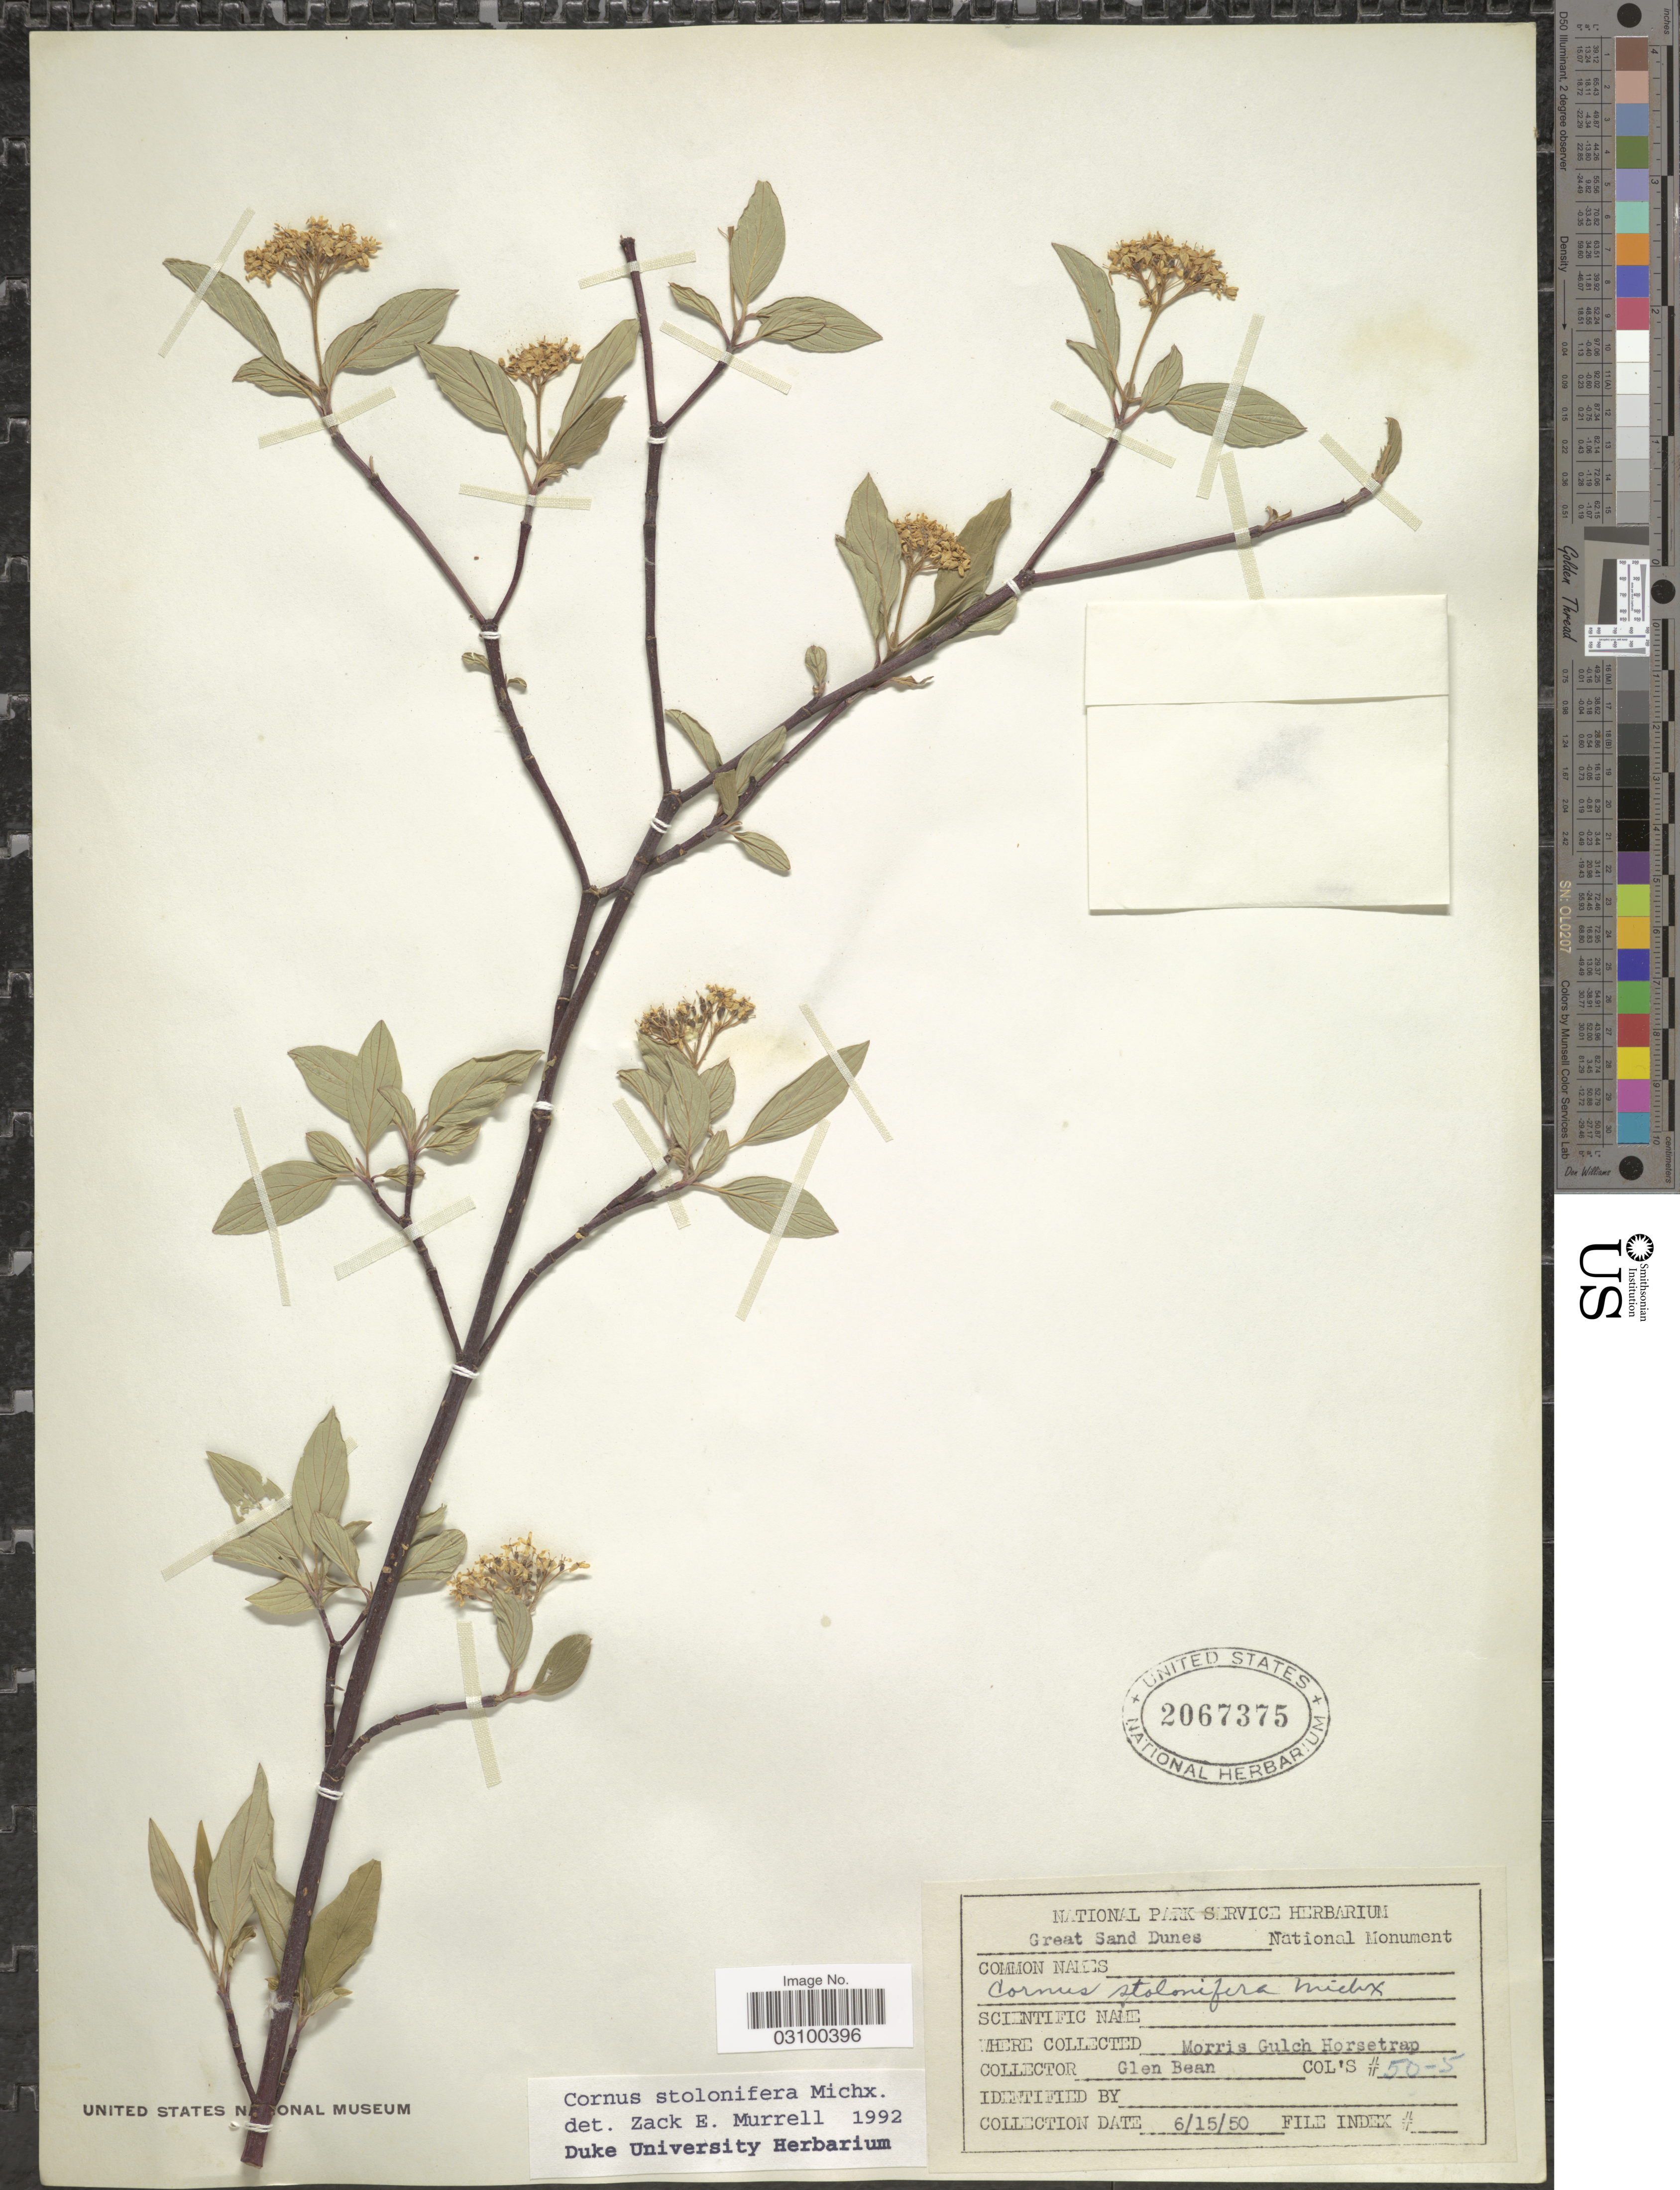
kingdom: Plantae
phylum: Tracheophyta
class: Magnoliopsida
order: Cornales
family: Cornaceae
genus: Cornus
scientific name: Cornus sericea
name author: L.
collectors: G. Bean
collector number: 50-5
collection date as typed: Transcribed d/m/y: 15/6/50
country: United States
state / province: Colorado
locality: Morris Gulch Horsetrap.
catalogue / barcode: US 2067375